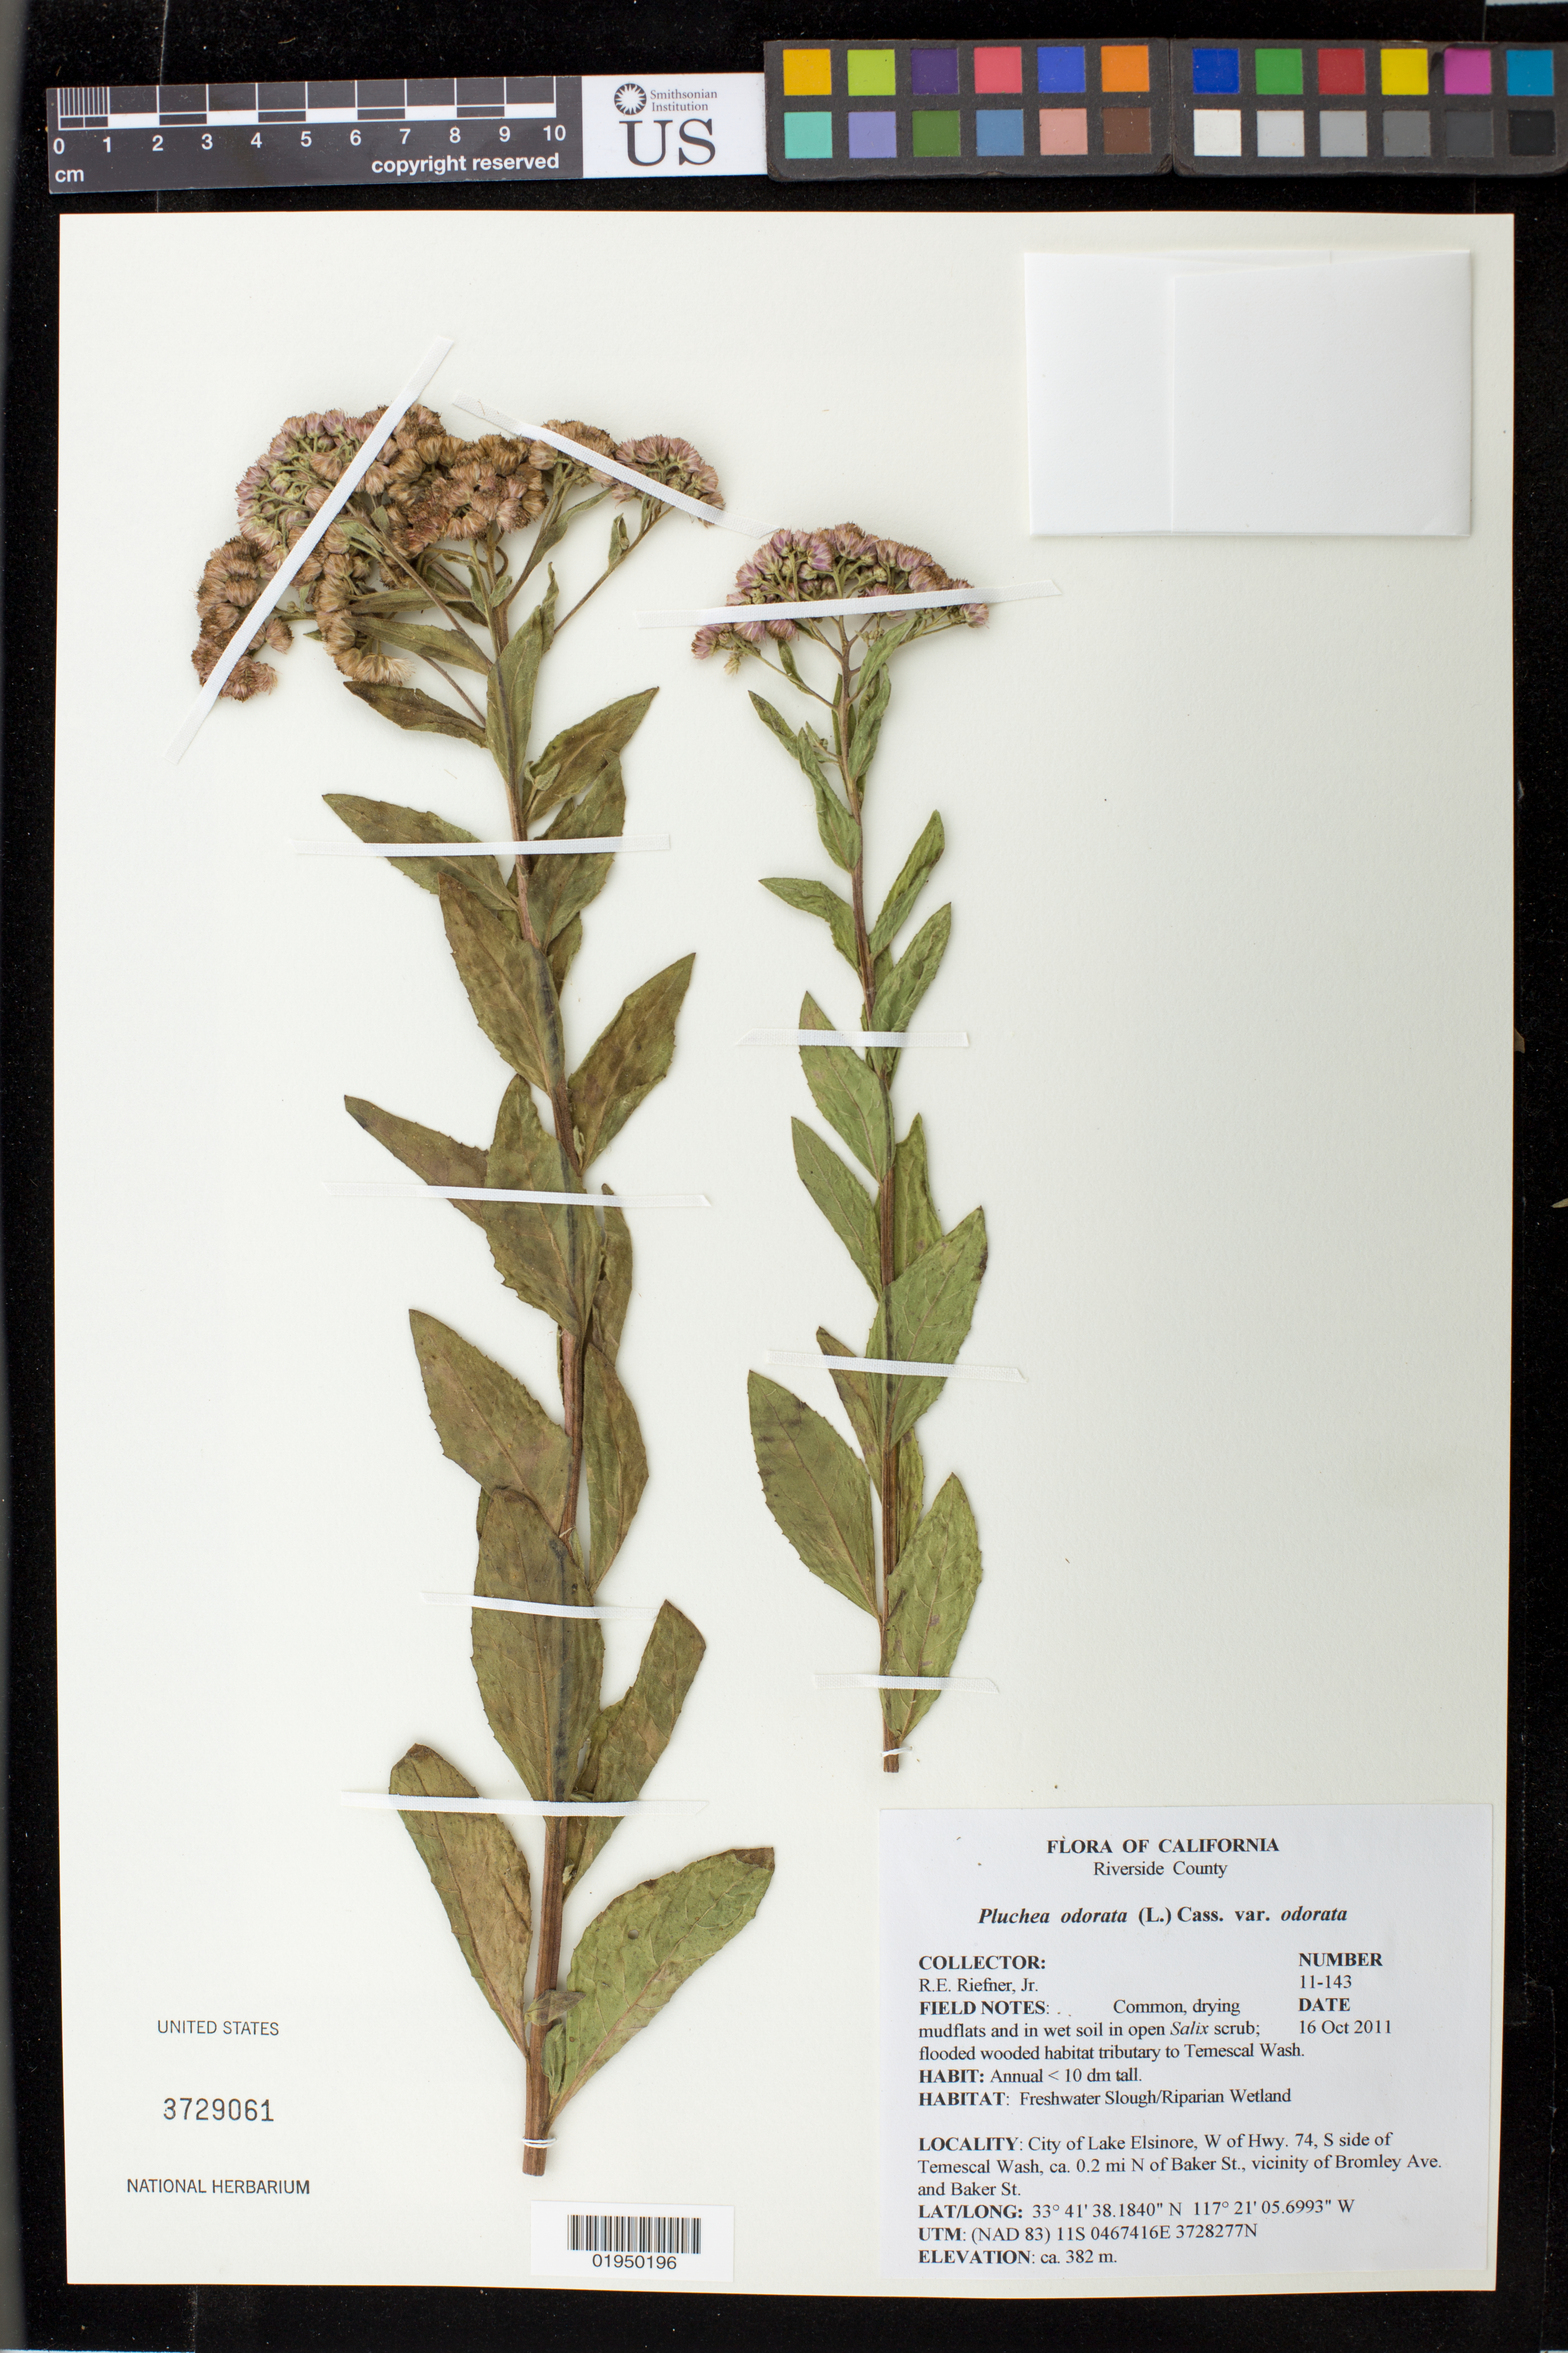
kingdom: Plantae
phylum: Tracheophyta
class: Magnoliopsida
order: Asterales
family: Asteraceae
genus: Pluchea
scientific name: Pluchea odorata var. odorata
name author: (L.) Cass.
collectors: R. Riefner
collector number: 11-143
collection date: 2011-10-16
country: United States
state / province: California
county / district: Riverside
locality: City of Lake Elsinore, W of Hwy. 74, S side of Temescal Wash, ca. 0.2 mi N of Baker St., Vicinity of Bromley Ave. and BAker St.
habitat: Freashwater Slough/ Riprian Wetland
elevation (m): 382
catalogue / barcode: US 3729061